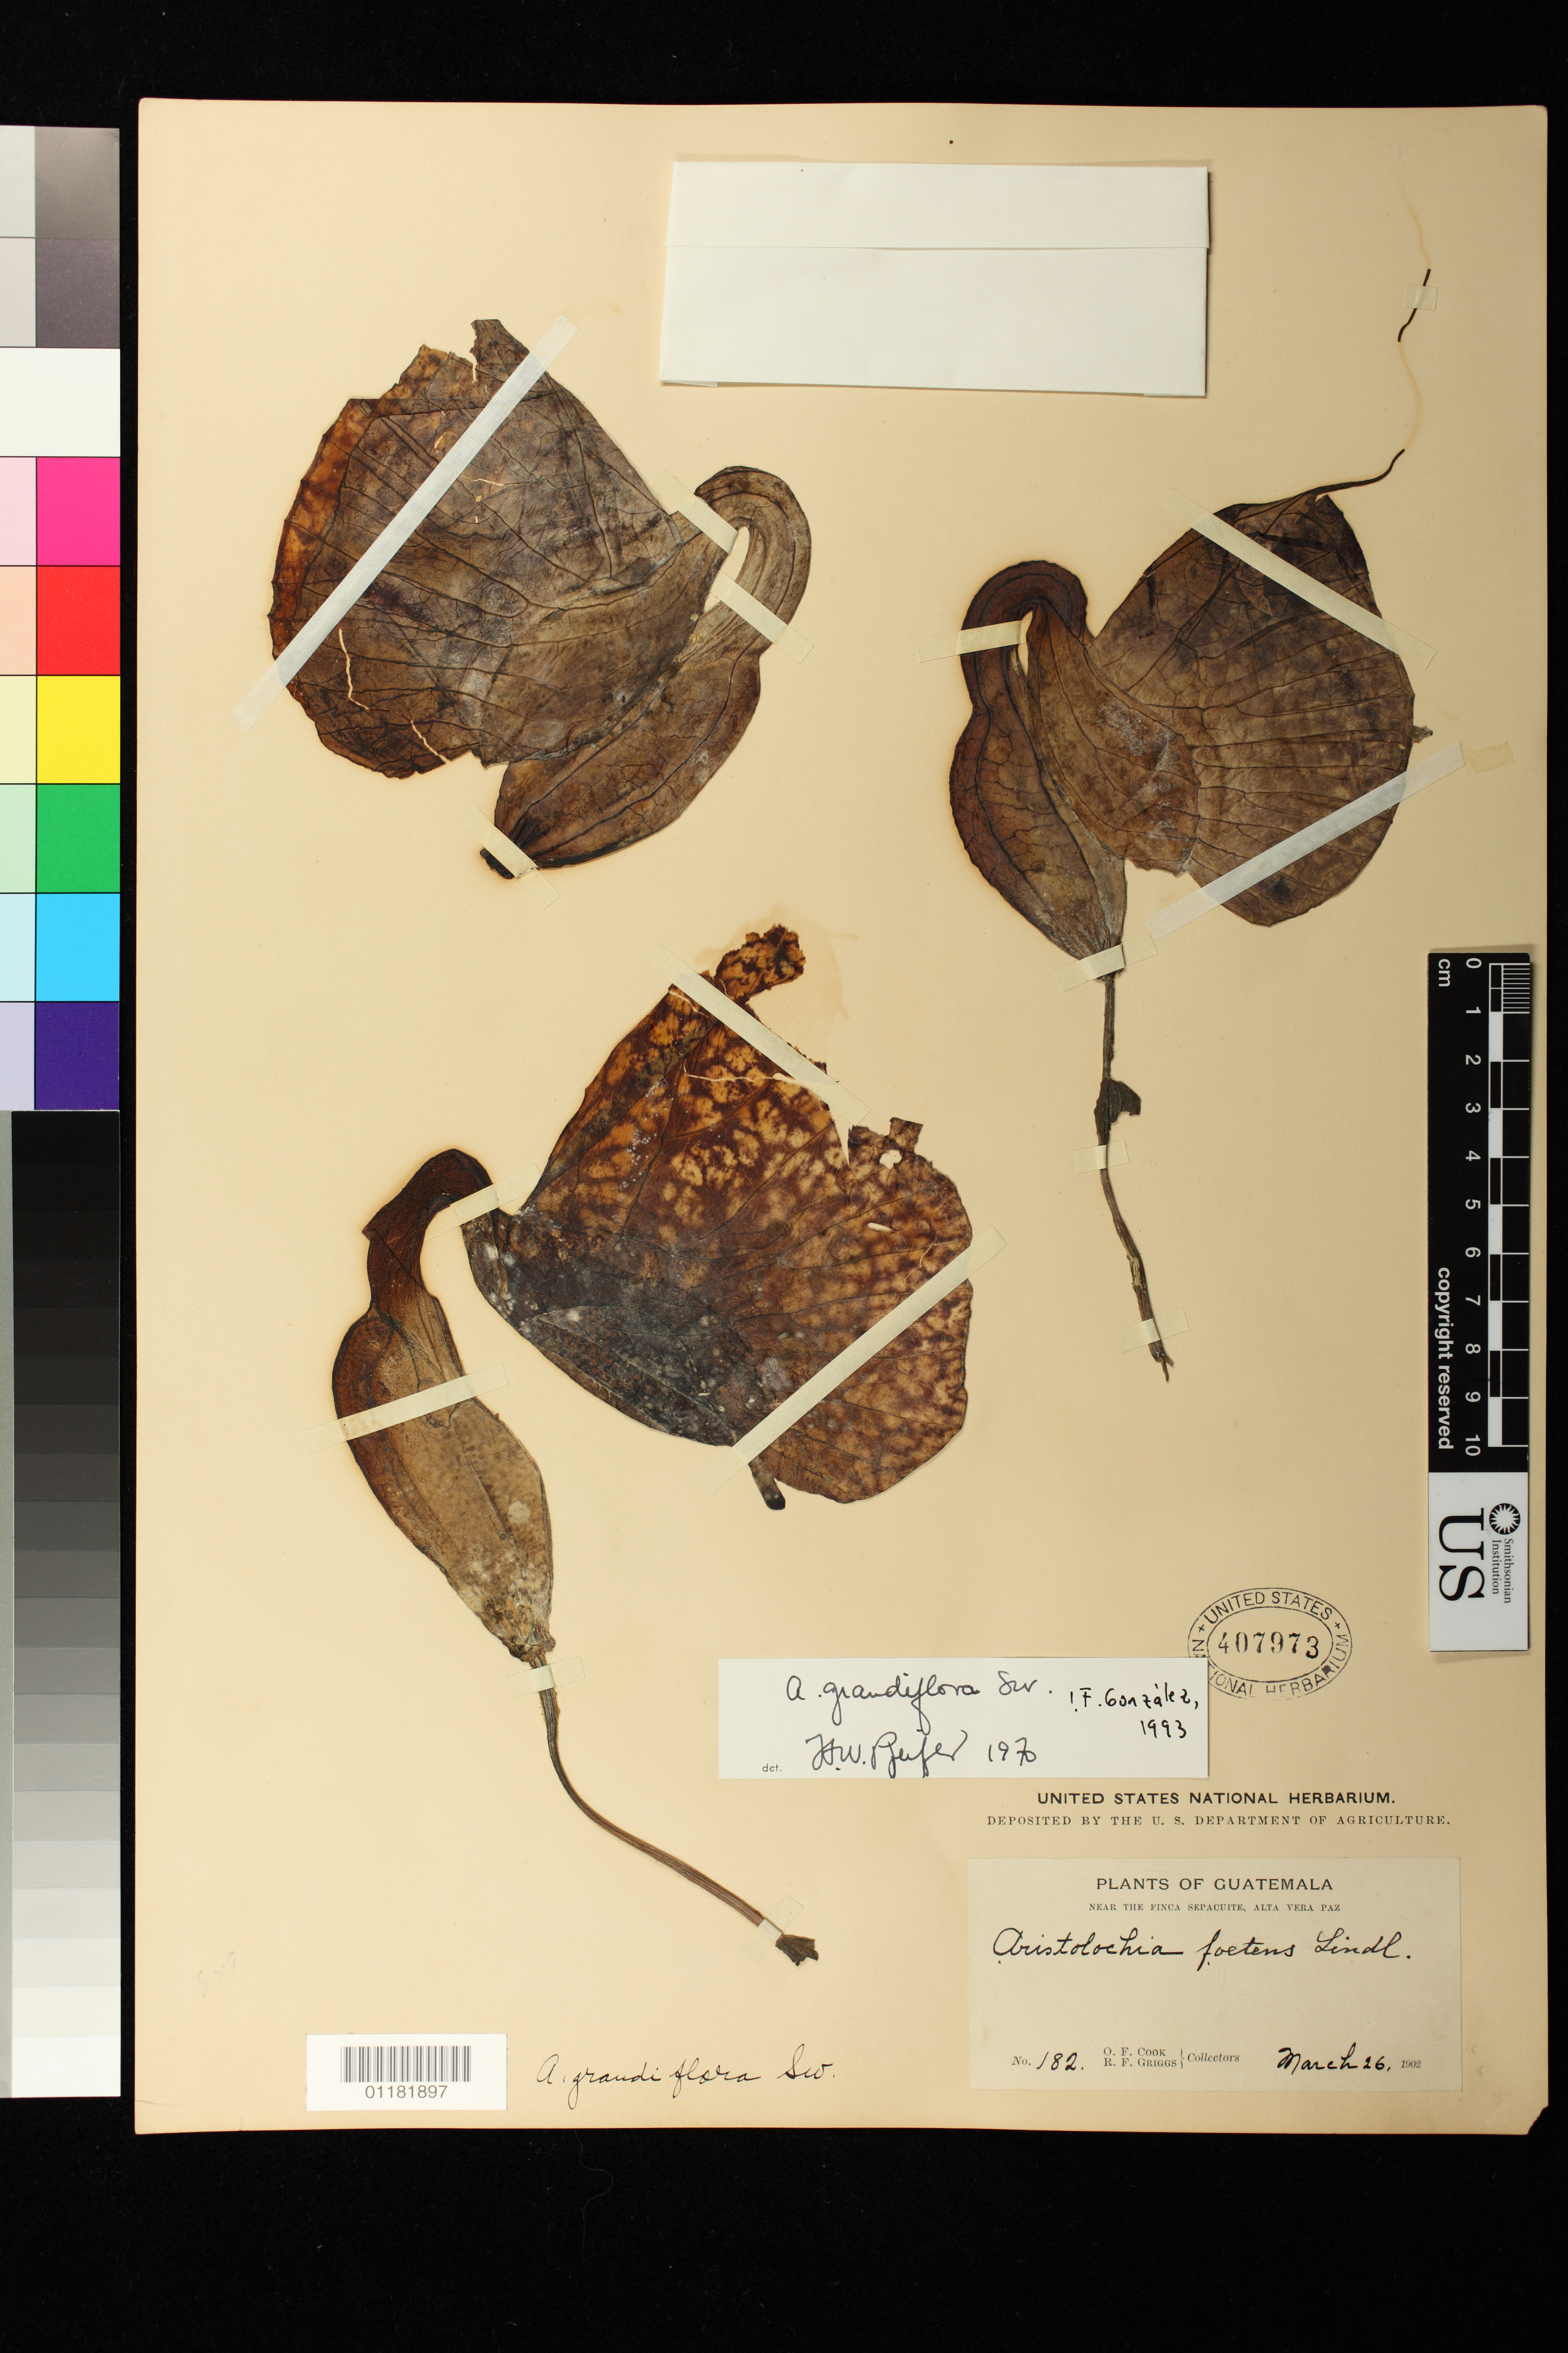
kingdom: Plantae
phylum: Tracheophyta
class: Magnoliopsida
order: Piperales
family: Aristolochiaceae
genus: Aristolochia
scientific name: Aristolochia grandiflora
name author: Sw.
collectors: O. F. Cook & R. F. Griggs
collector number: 182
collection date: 1902-03-16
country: Guatemala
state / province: Alta Verapaz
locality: near the Finca Sepacuite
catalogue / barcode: US 407973